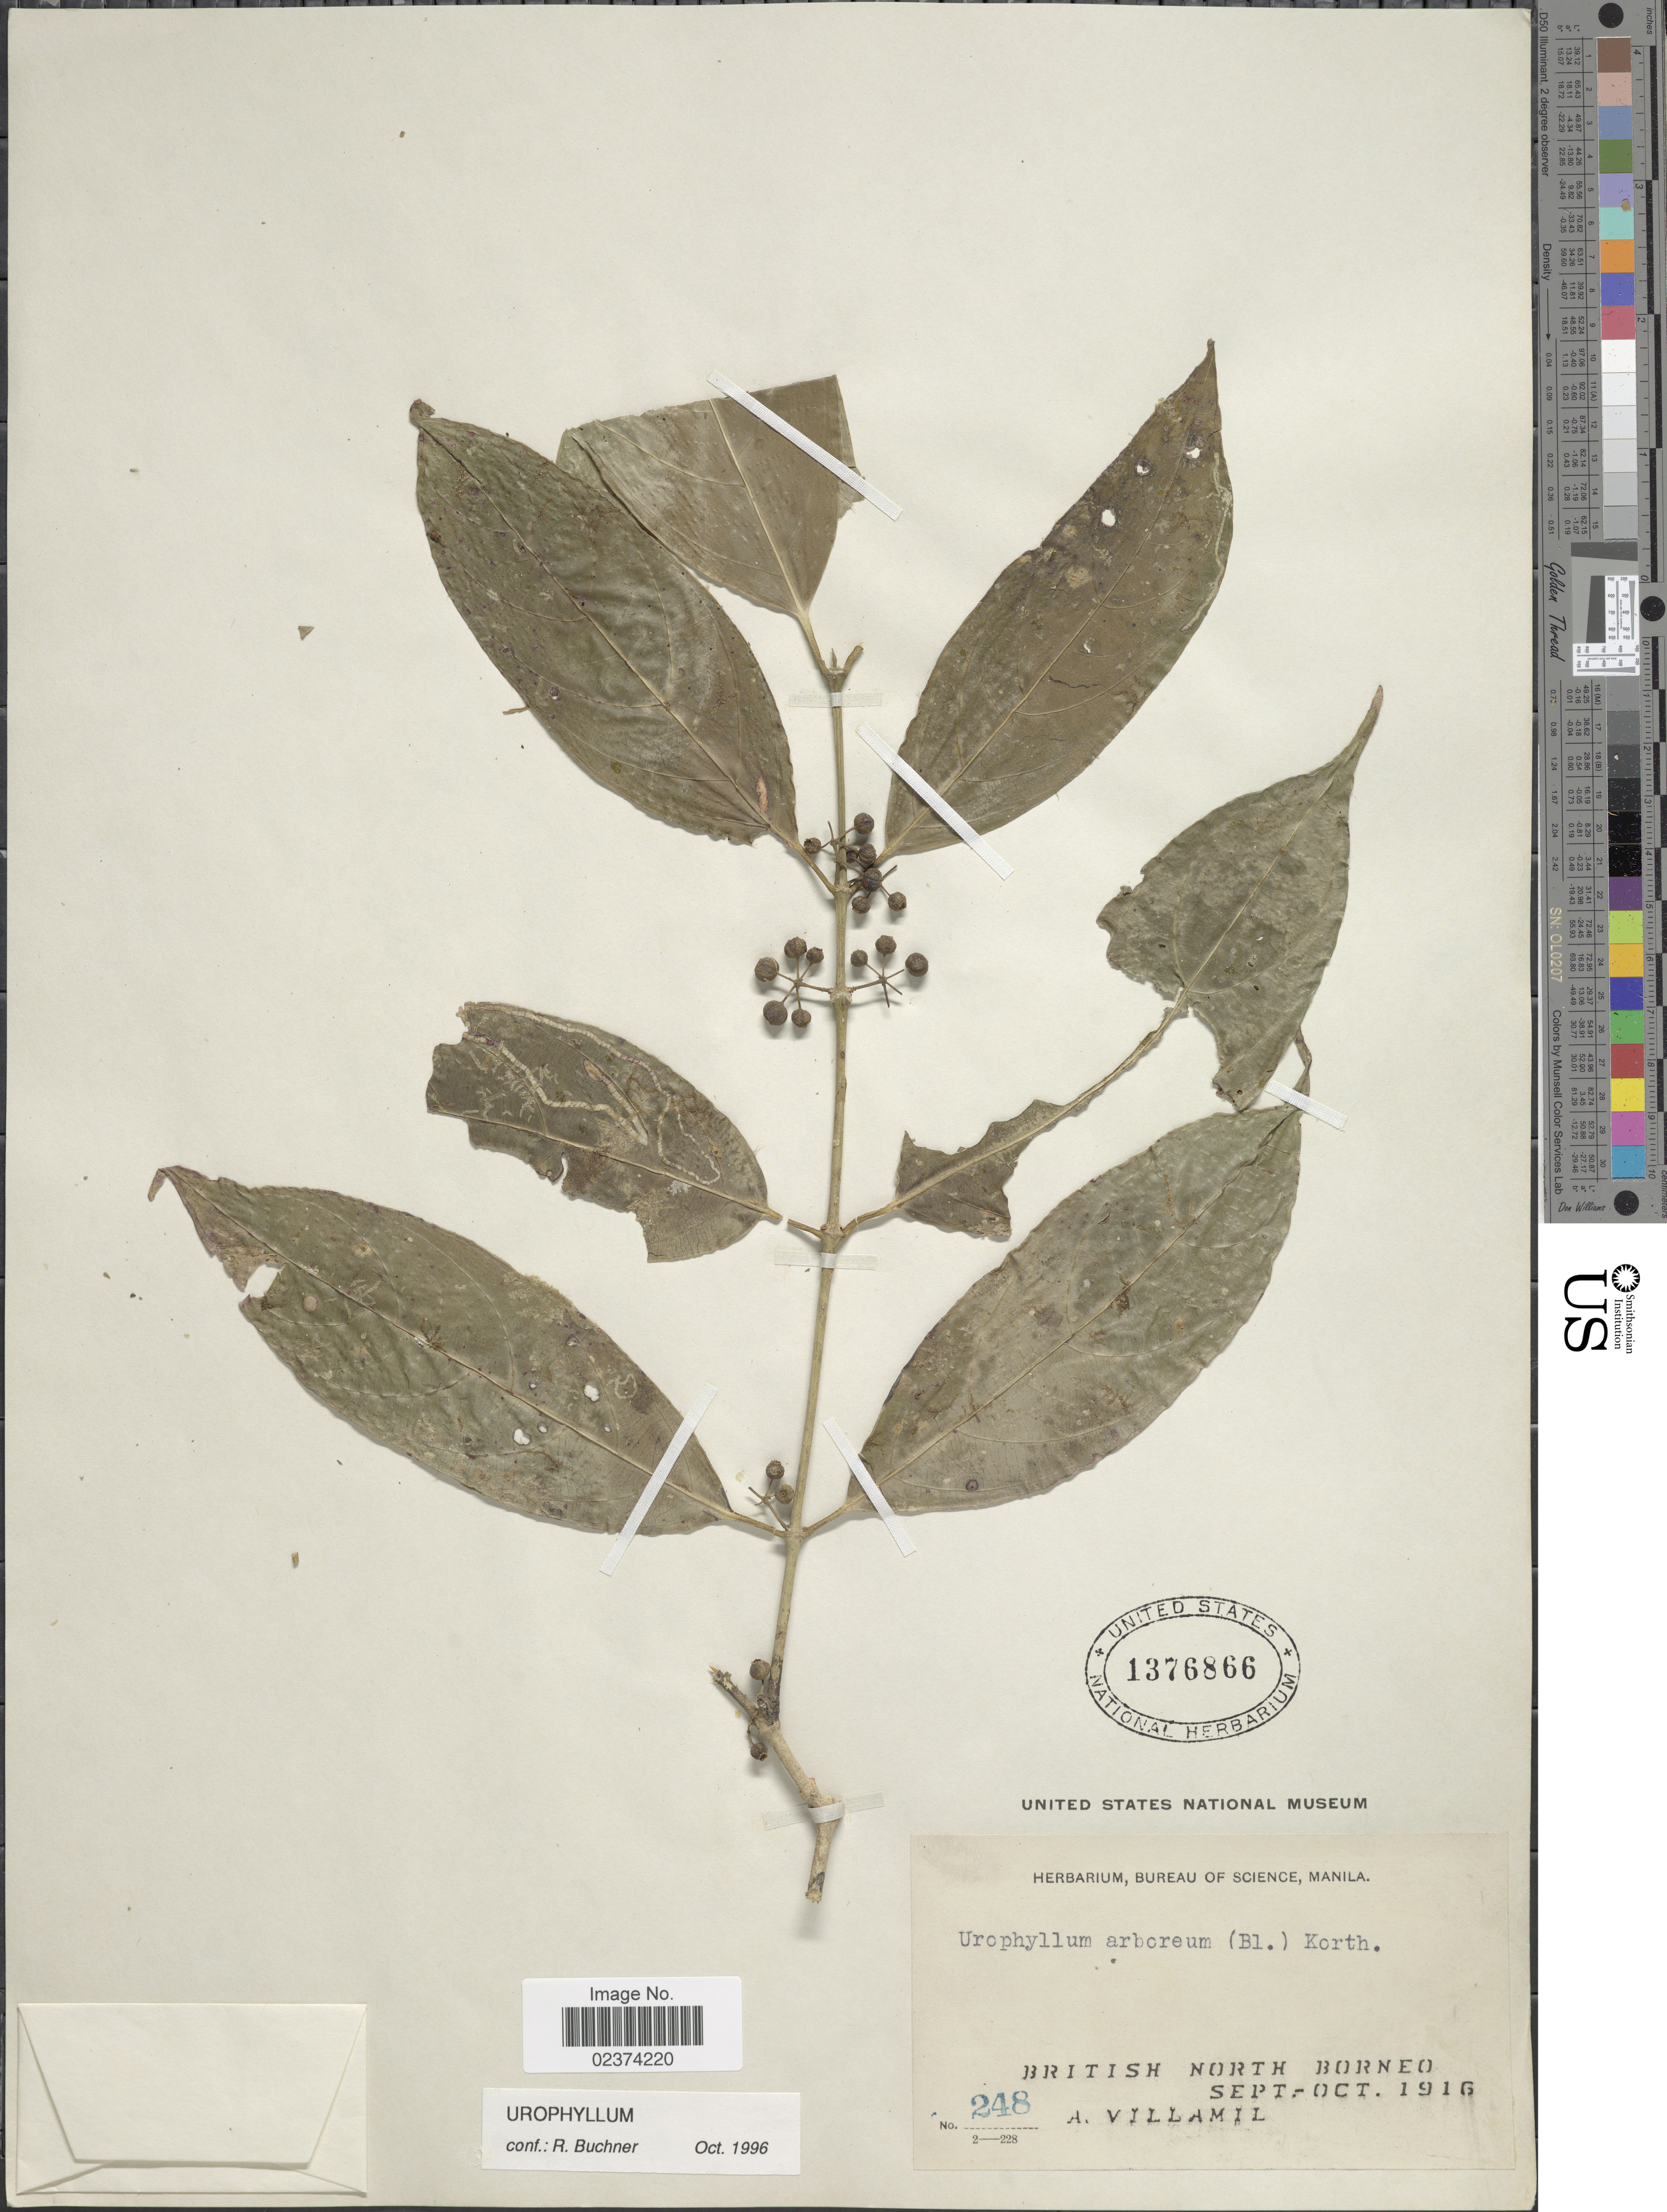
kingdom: Plantae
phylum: Tracheophyta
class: Magnoliopsida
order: Gentianales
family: Rubiaceae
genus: Urophyllum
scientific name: Urophyllum sp.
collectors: A. Villamil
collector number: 248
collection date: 1916-09/1916-10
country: Malaysia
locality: British North Borneo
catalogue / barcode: US 1376866